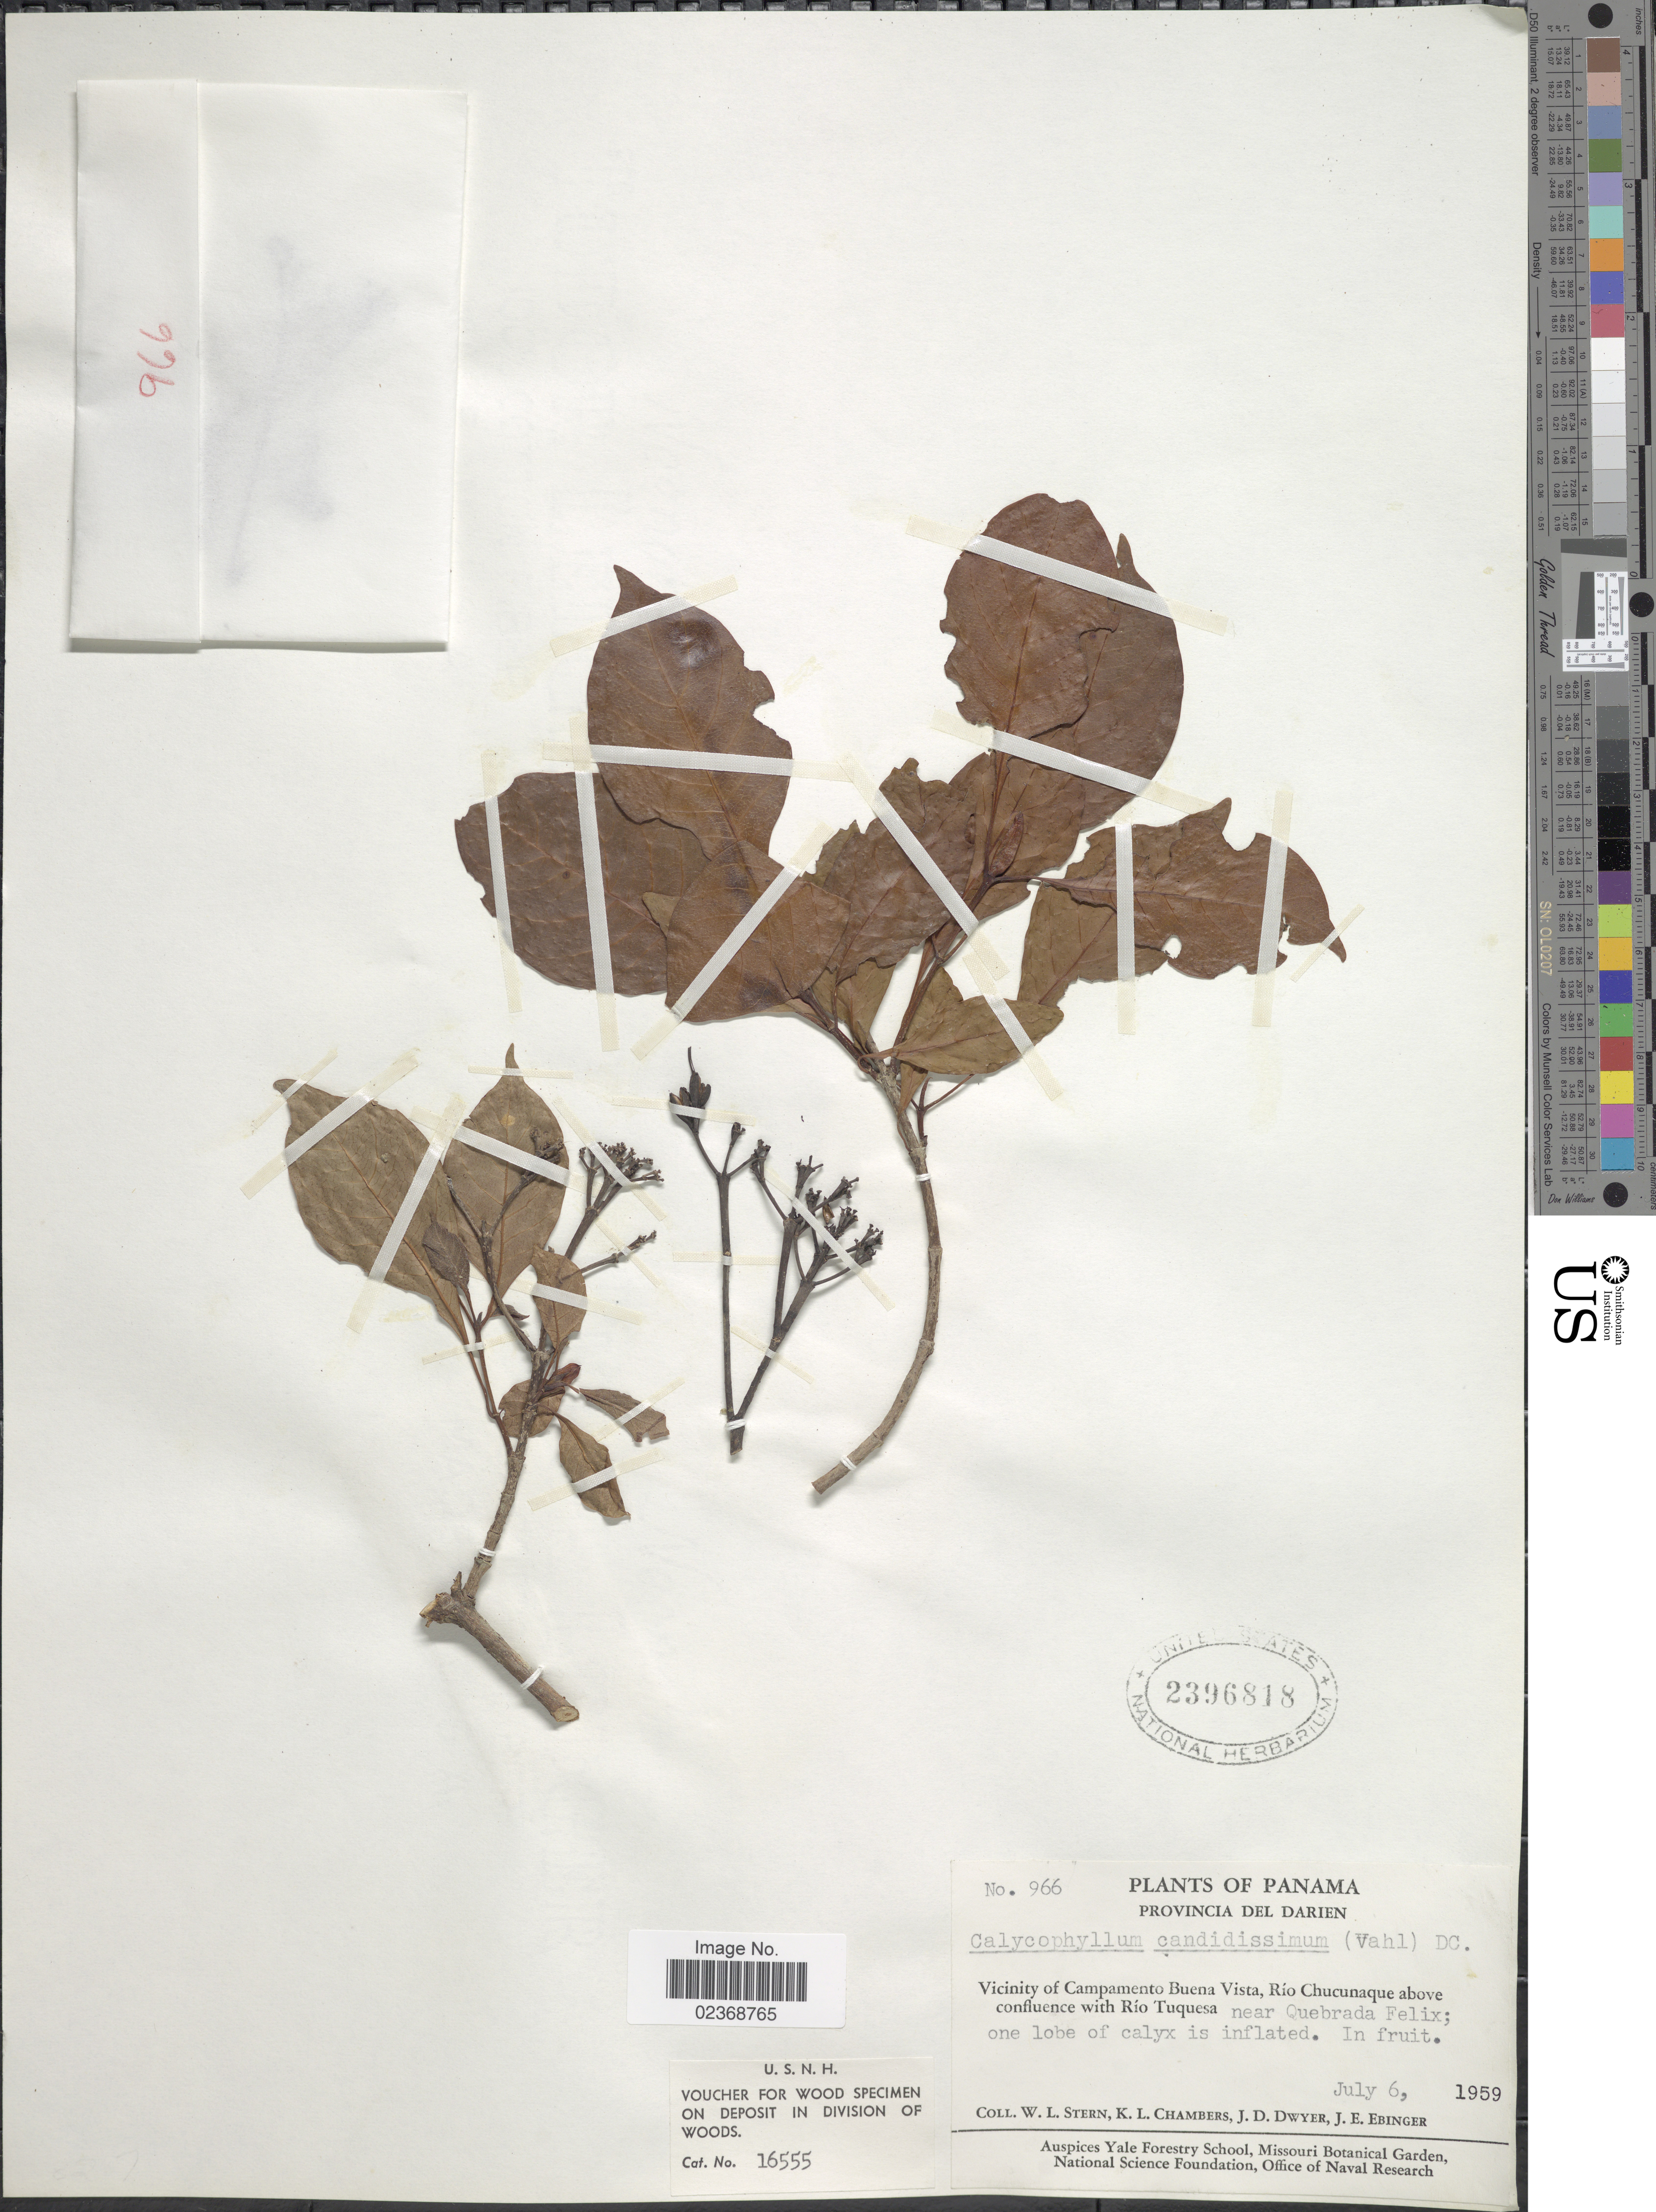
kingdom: Plantae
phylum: Tracheophyta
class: Magnoliopsida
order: Gentianales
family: Rubiaceae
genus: Calycophyllum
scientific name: Calycophyllum candidissimum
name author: (Vahl) DC.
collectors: W. L. Stern, K. Chambers, J. D. Dwyer & J. Ebinger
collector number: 966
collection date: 1959-07-06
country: Panama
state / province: Darién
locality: Vicinity of Campamento Buena Vista, Rio Chucunaque above confluence with Rio Tuquesa near Quebrada Felix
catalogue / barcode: US 2396818